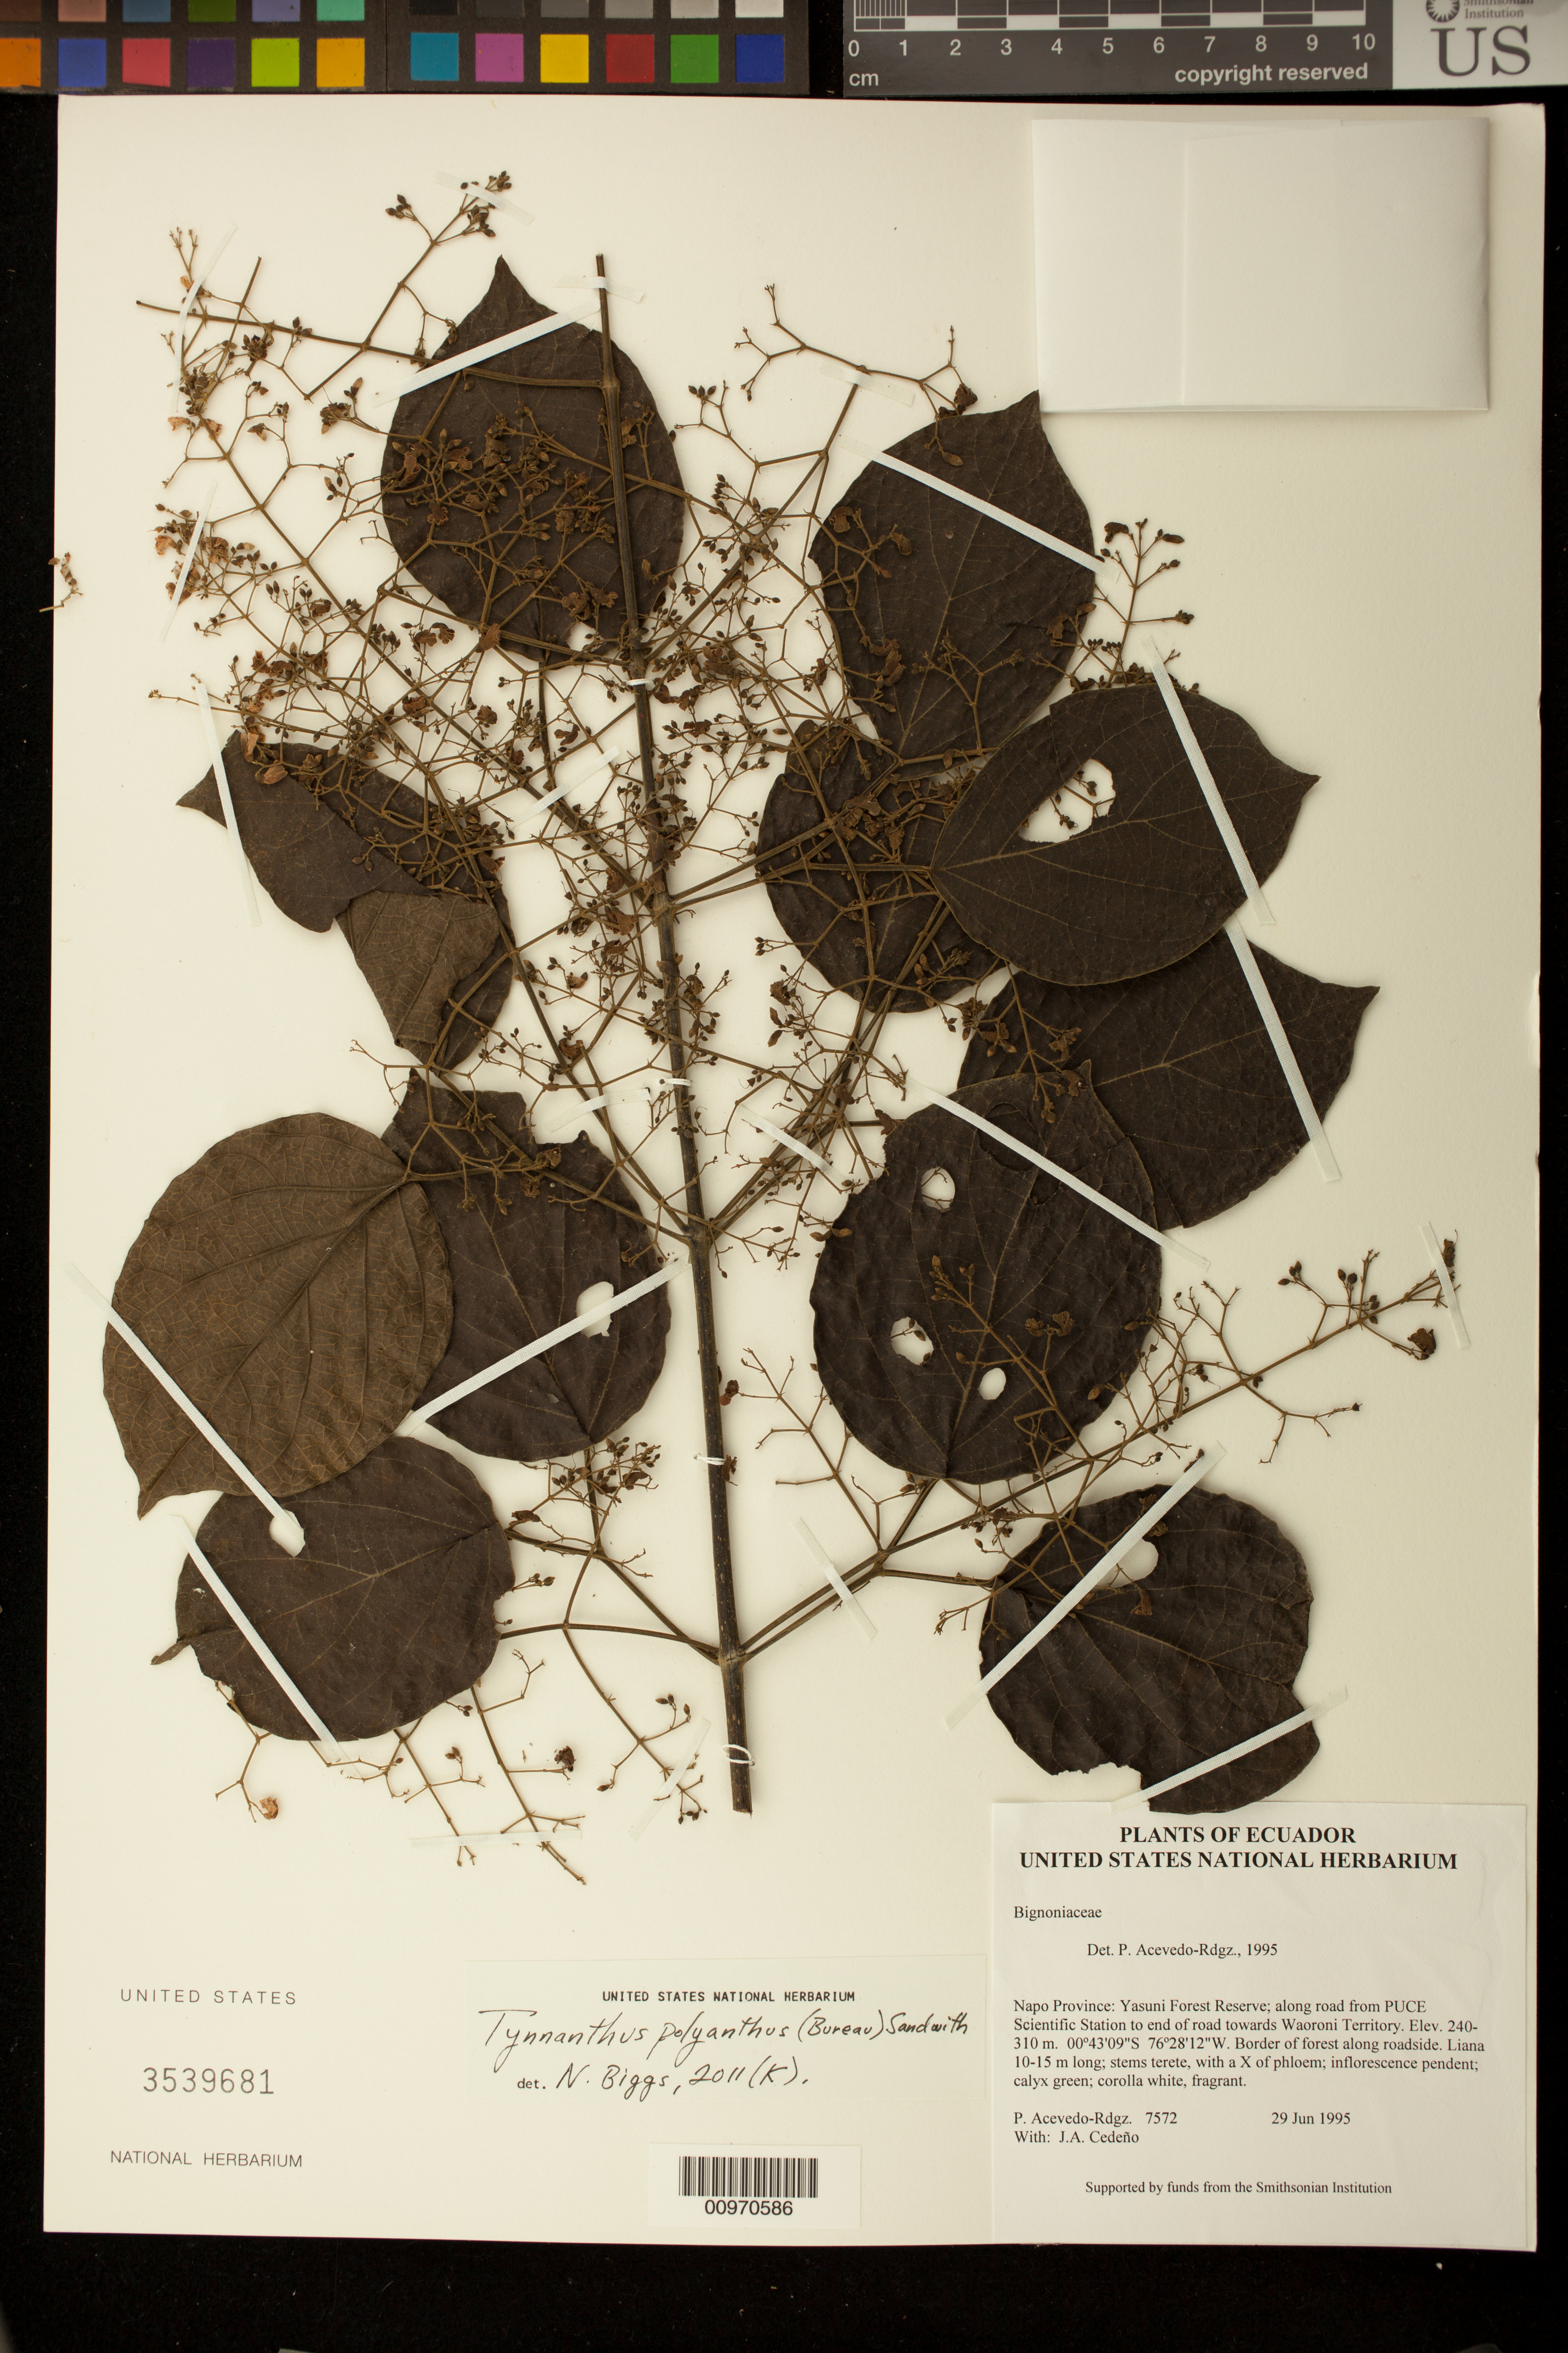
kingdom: Plantae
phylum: Tracheophyta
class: Magnoliopsida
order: Lamiales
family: Bignoniaceae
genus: Tynanthus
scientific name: Tynanthus polyanthus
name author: (Bureau) Sandwith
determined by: Biggs, N.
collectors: P. Acevedo-Rodr. & J. A. Cedeño M.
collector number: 7572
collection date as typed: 29 Jun 1995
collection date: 1995-06-29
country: Ecuador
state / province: Napo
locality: Napo Province: Yasuni Forest Reserve; along road from PUCE Scientific Station to end of road towards Waoroni Territory.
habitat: Border of forest along roadside.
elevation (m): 240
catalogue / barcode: US 3539681